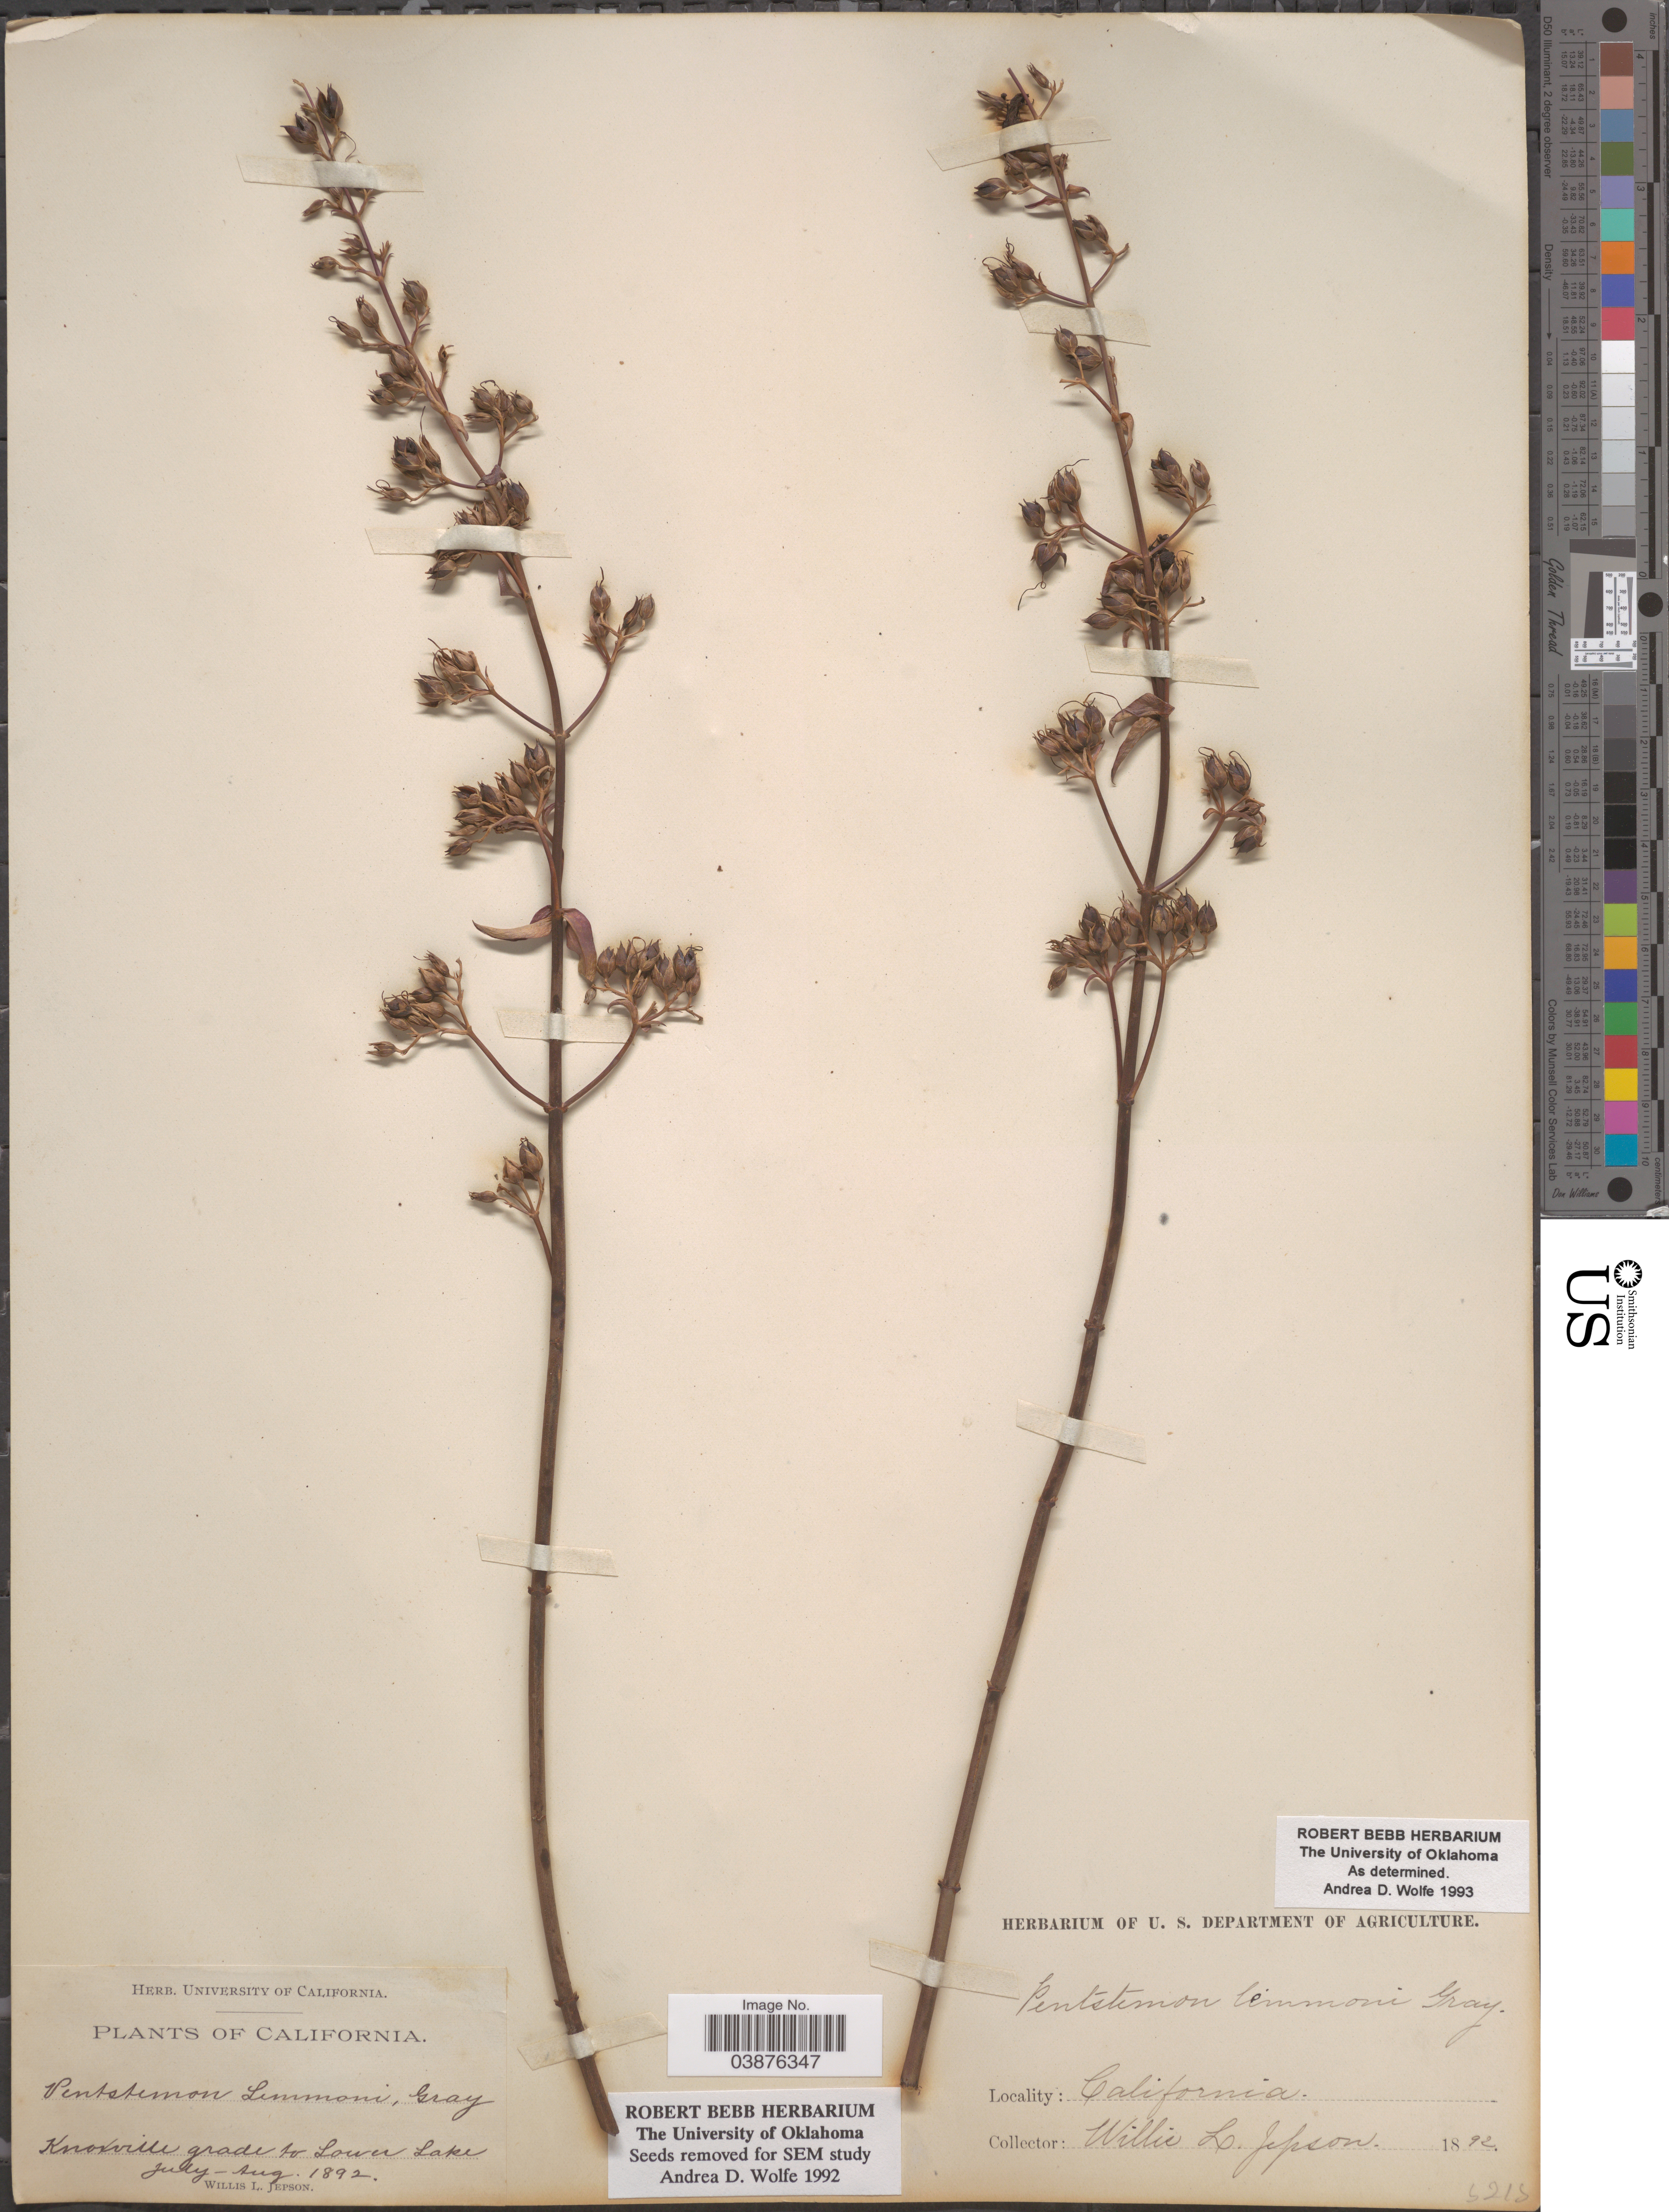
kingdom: Plantae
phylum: Tracheophyta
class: Magnoliopsida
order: Lamiales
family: Plantaginaceae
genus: Penstemon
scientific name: Penstemon lemmonii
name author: A. Gray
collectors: W. L. Jepson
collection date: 1892-07/1892-08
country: United States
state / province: California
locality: Knoxville grade to Lower Lake.